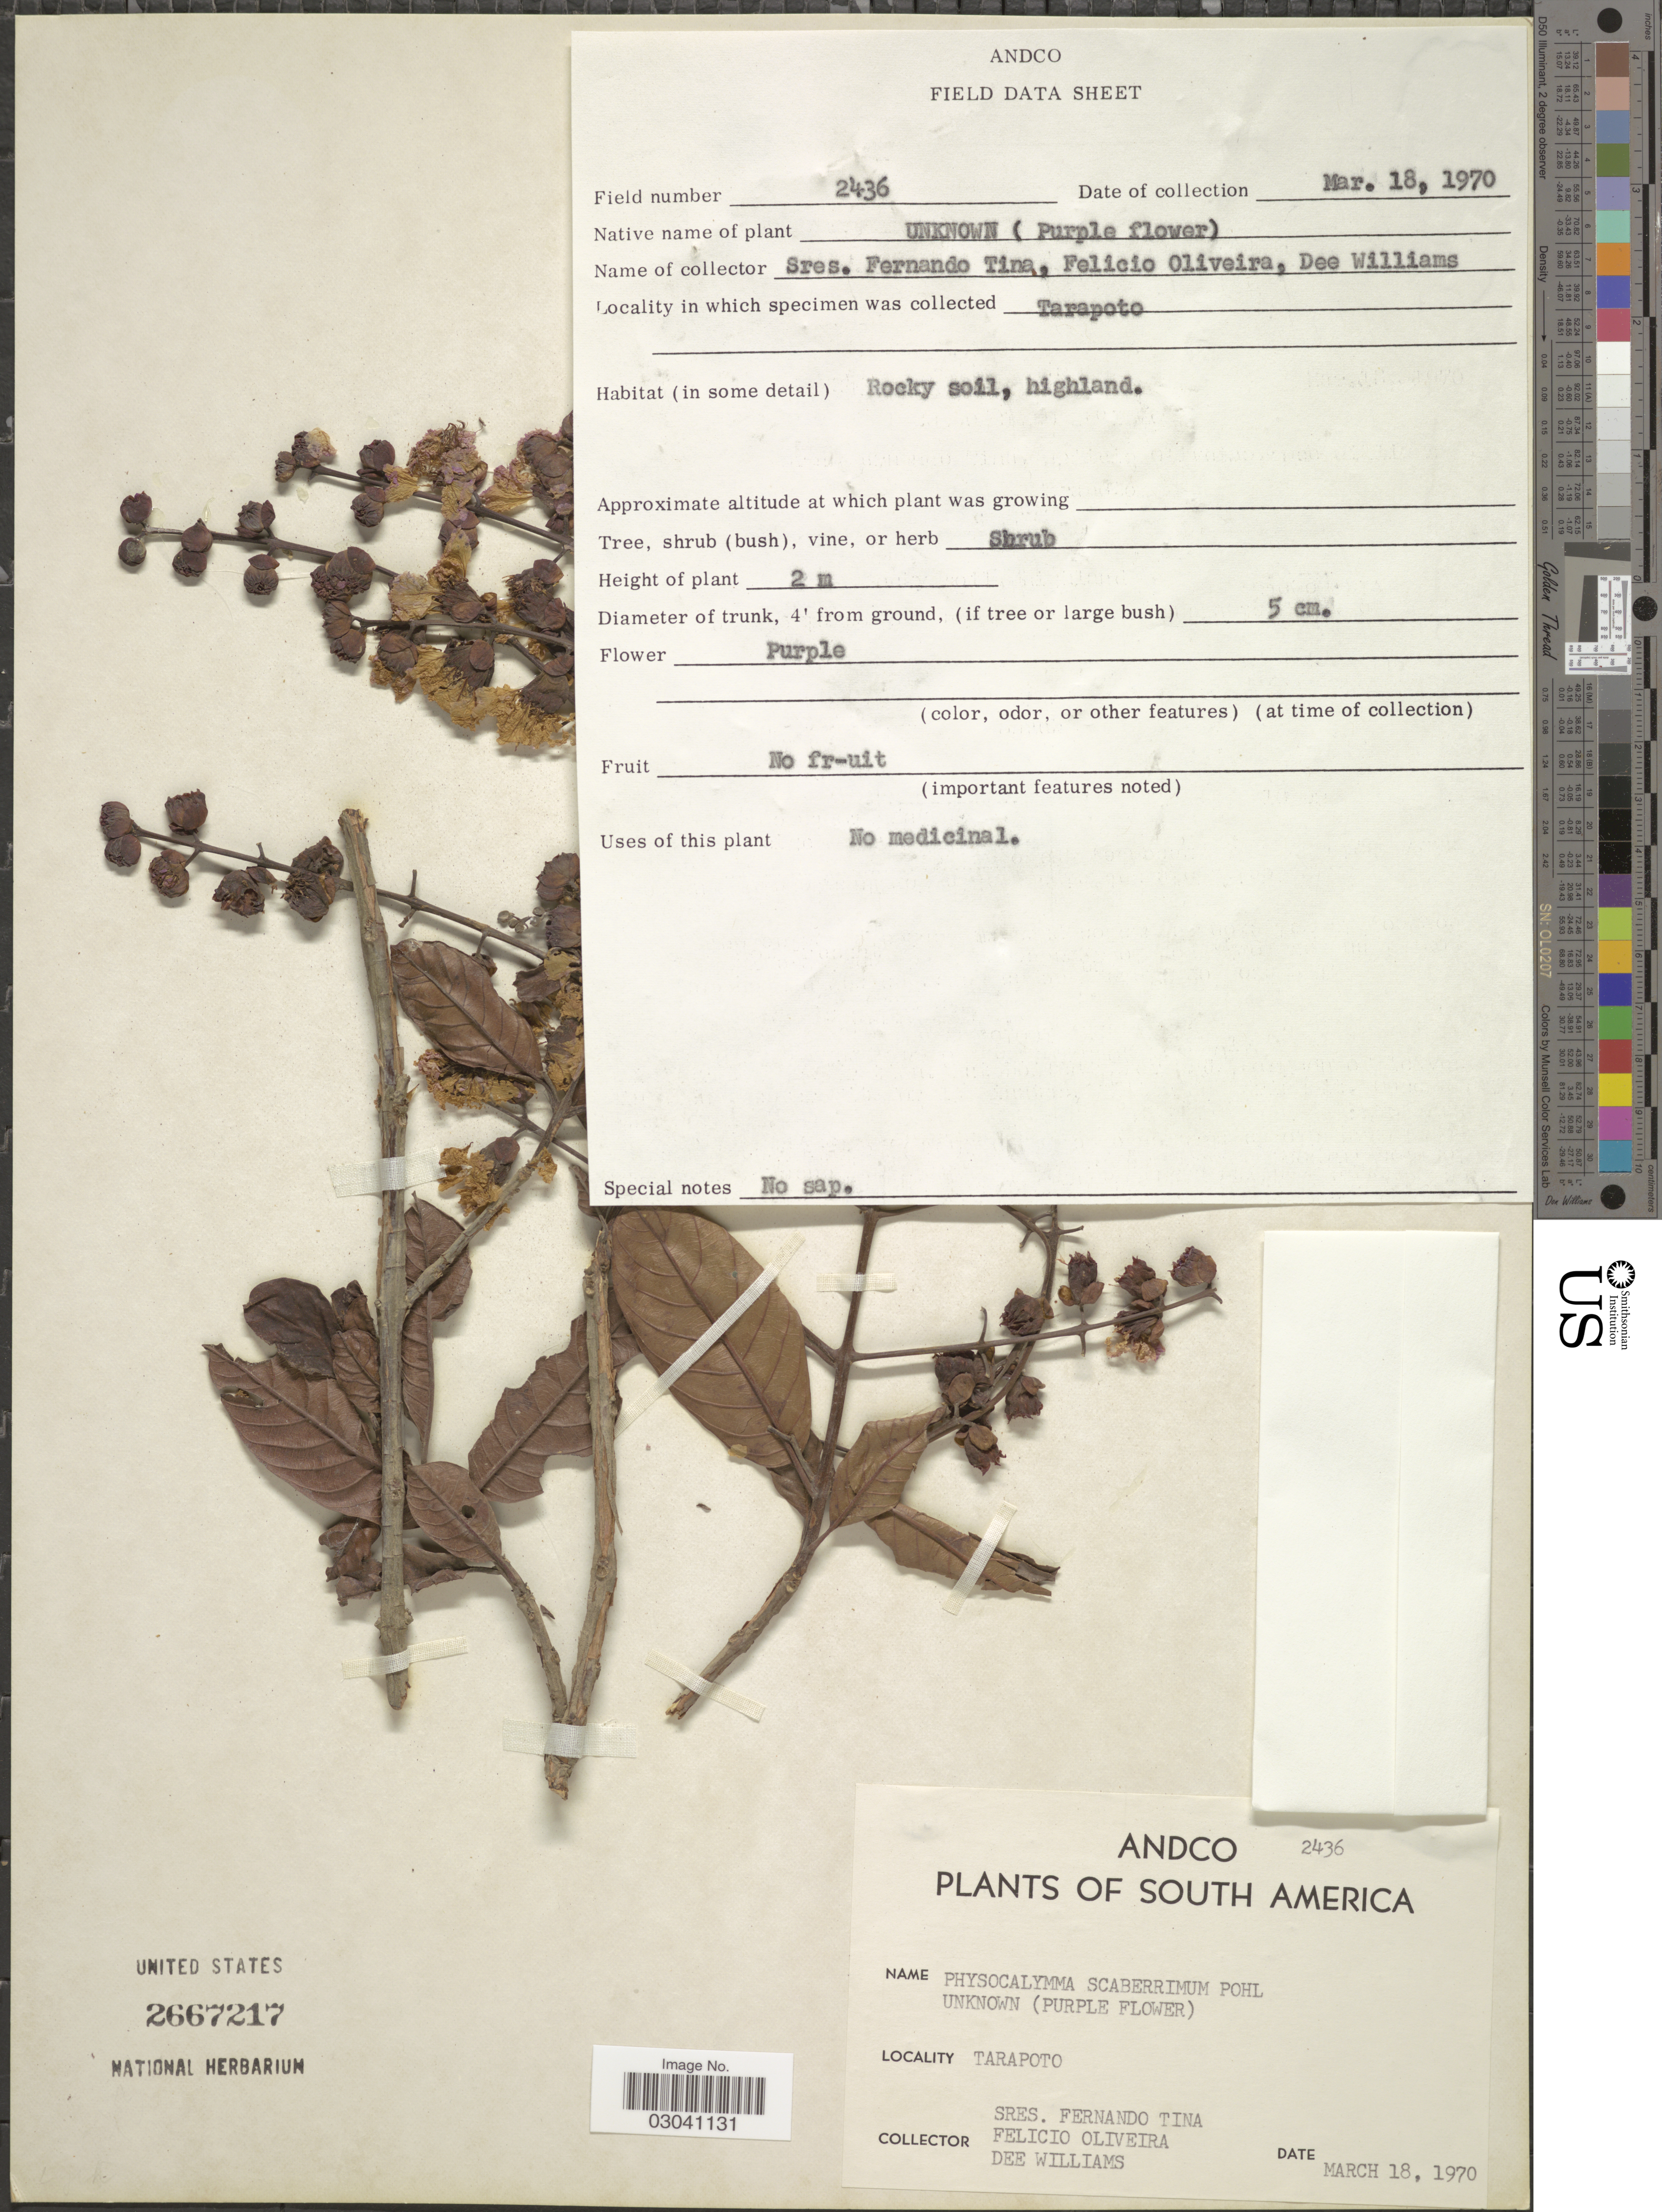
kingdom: Plantae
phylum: Tracheophyta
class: Magnoliopsida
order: Myrtales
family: Lythraceae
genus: Physocalymma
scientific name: Physocalymma scaberrimum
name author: Pohl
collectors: F. Tina, F. Oliveira & D. Williams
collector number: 2436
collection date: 1970-03-18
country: Peru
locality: Andco [unsure placement], Tarapoto.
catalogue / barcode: US 2667217